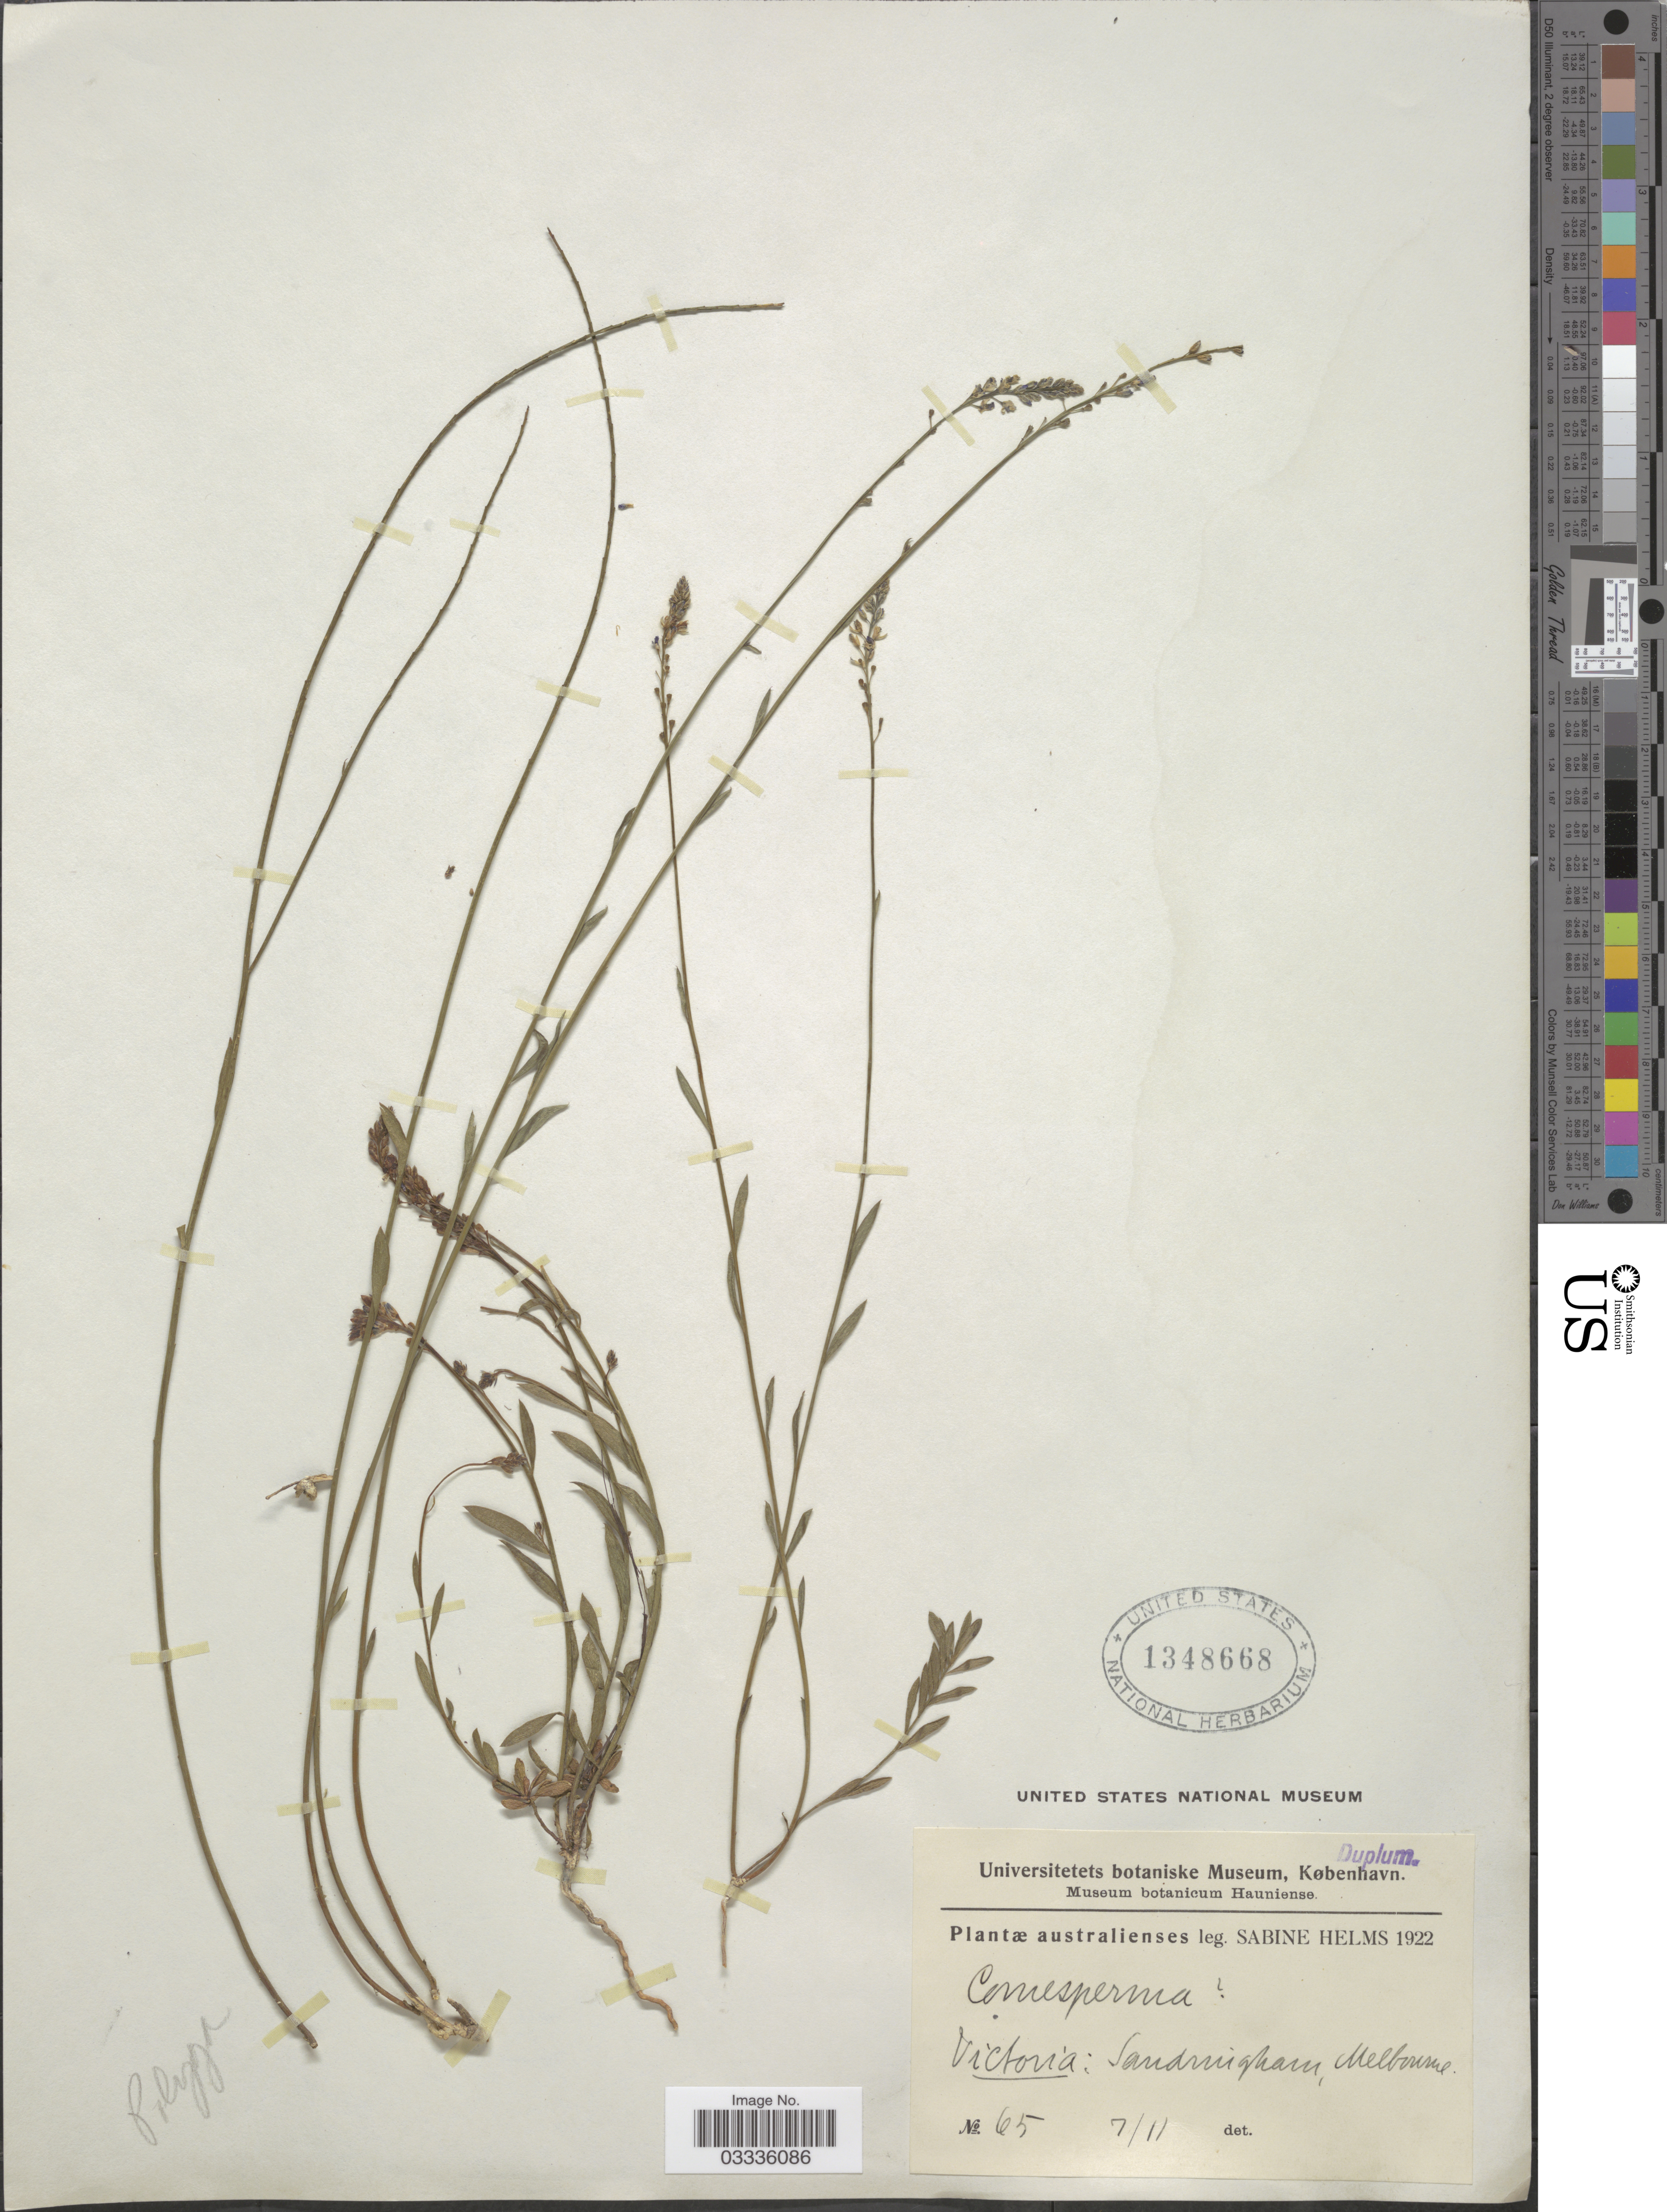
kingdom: Plantae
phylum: Tracheophyta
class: Magnoliopsida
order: Fabales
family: Polygalaceae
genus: Comesperma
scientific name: Comesperma sp.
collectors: S. Helms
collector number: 65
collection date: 1922-11-07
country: Australia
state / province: Victoria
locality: Victoria: Sandringham, Melbourne.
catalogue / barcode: US 1348668